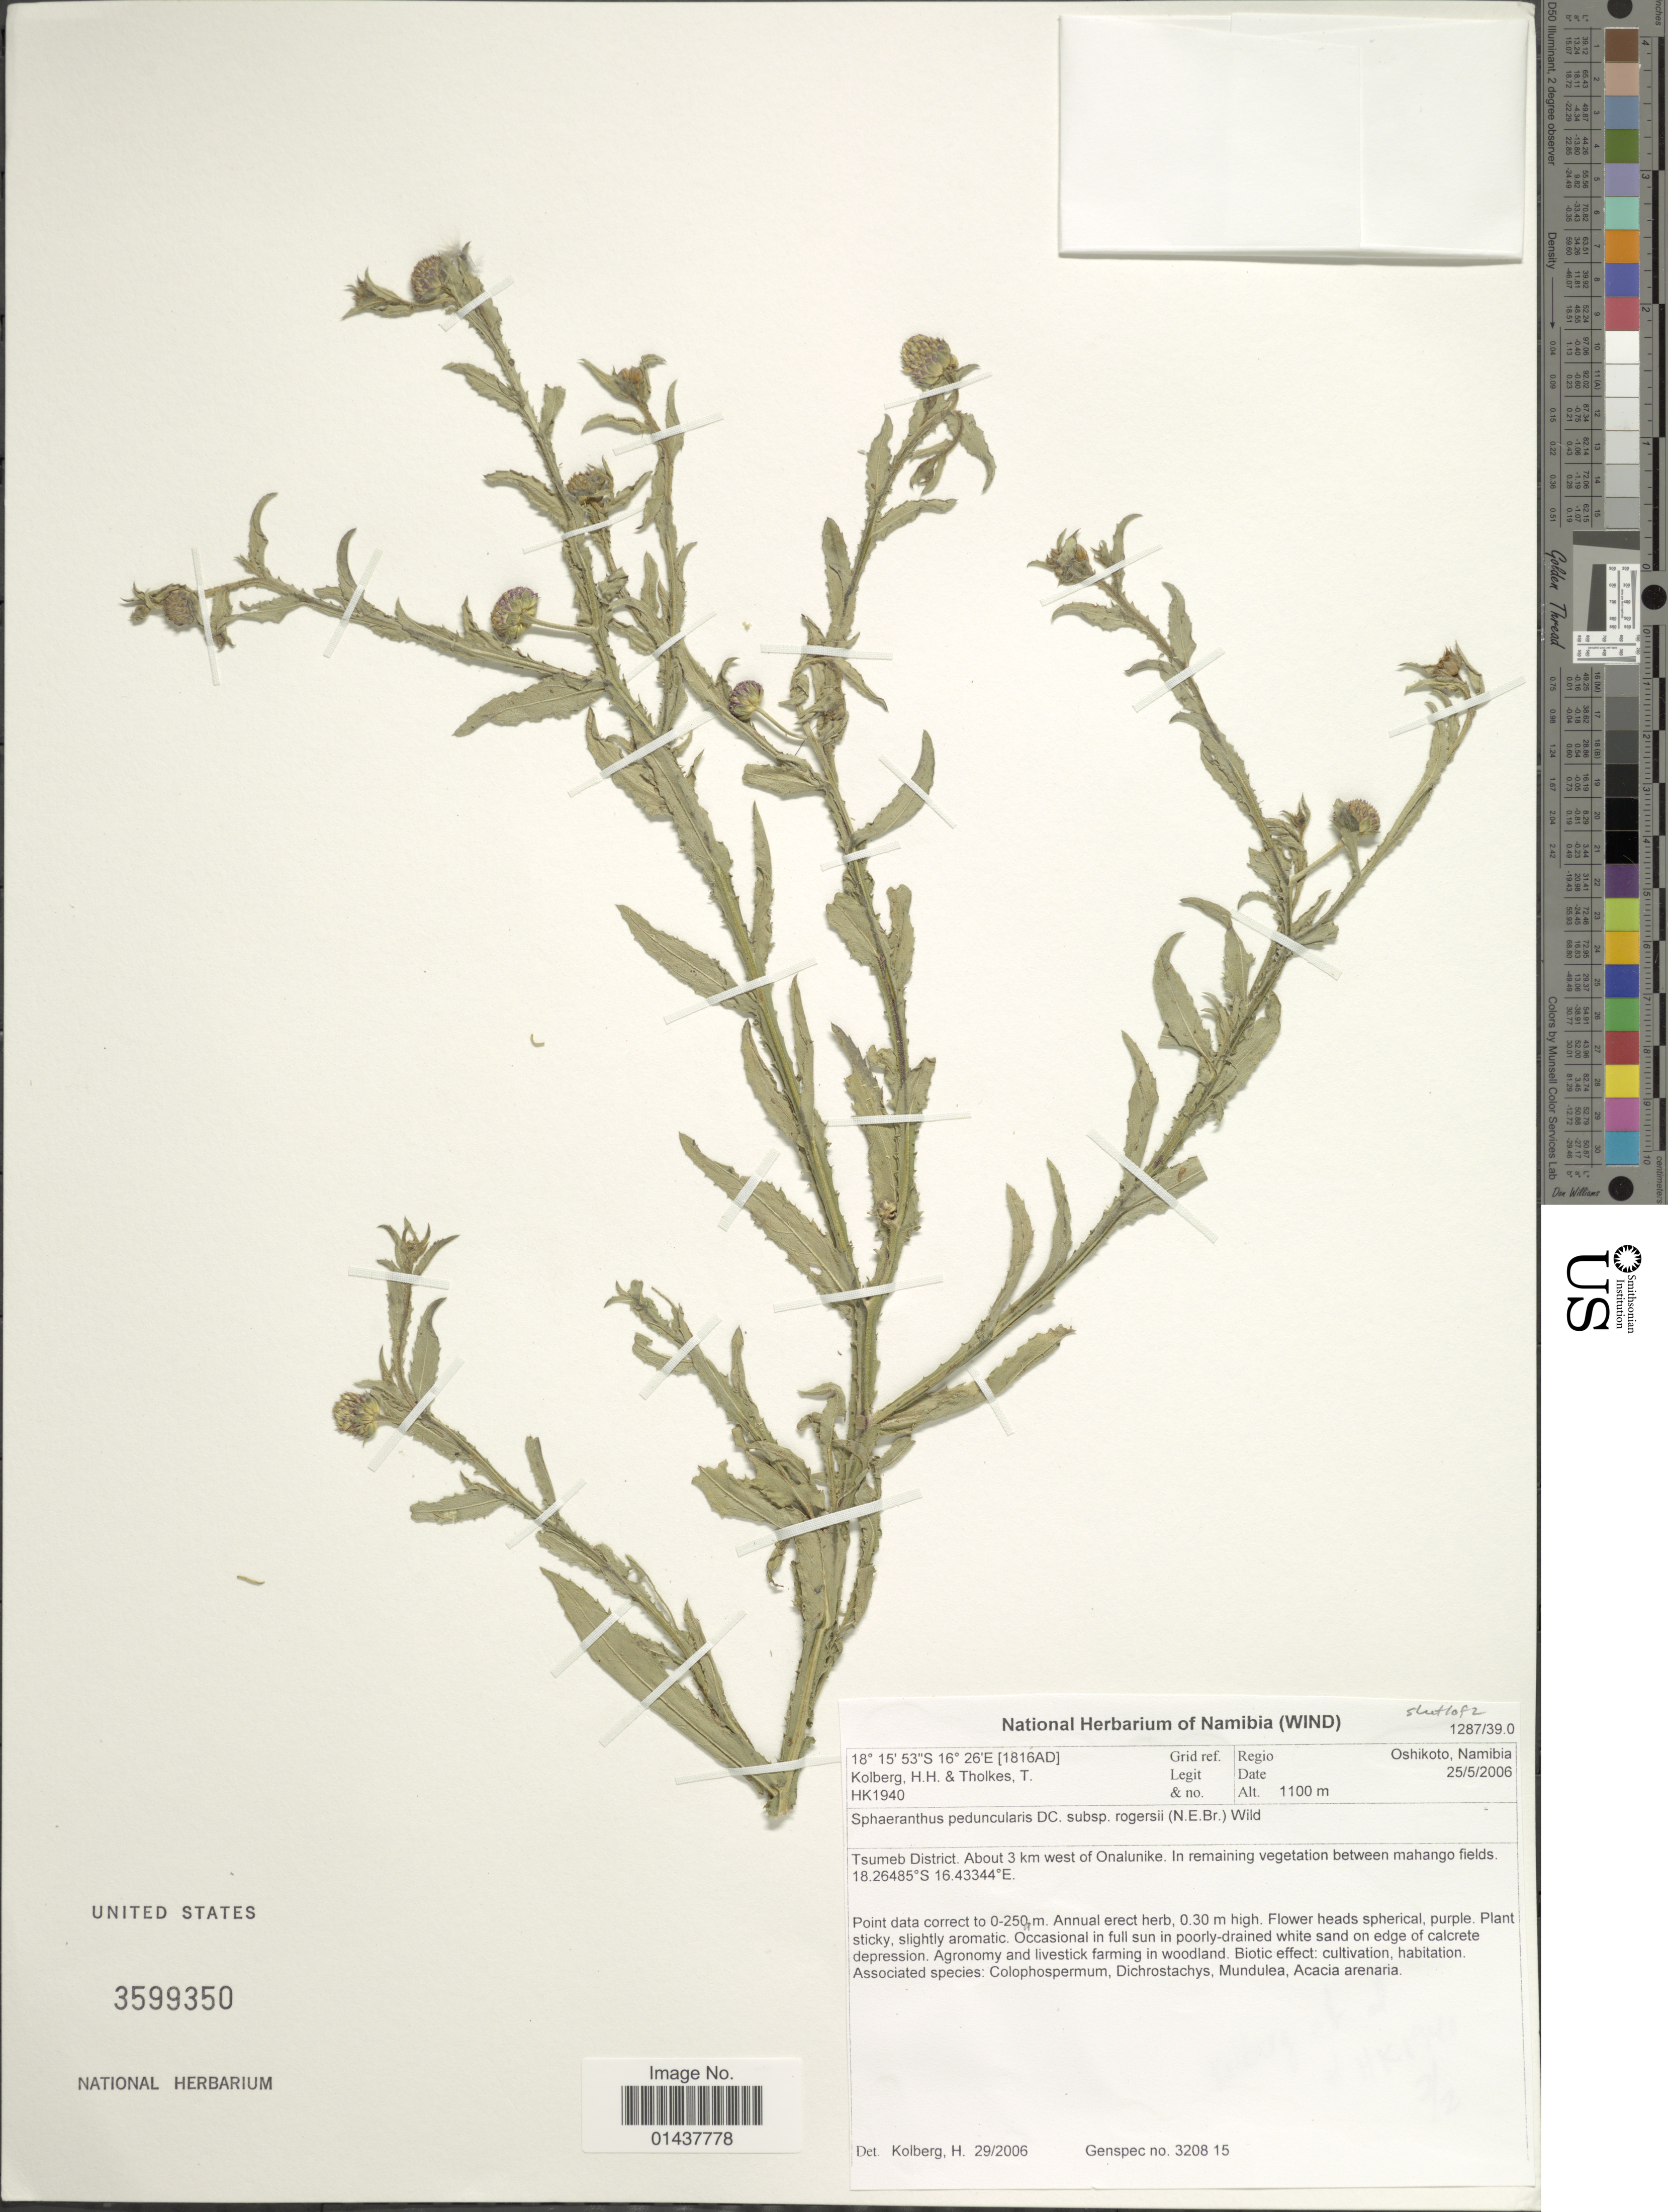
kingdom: Plantae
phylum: Tracheophyta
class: Magnoliopsida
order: Asterales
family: Asteraceae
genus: Sphaeranthus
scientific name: Sphaeranthus peduncularis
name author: DC.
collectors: H. H. Kolberg & T. Tholkes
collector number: HK1940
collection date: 2006-05-25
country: Namibia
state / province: Oshikoto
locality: Tsumeb District. About 3 km west of Onalunike. In remaining vegetation between mahango fields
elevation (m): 1100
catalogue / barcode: US 3599350